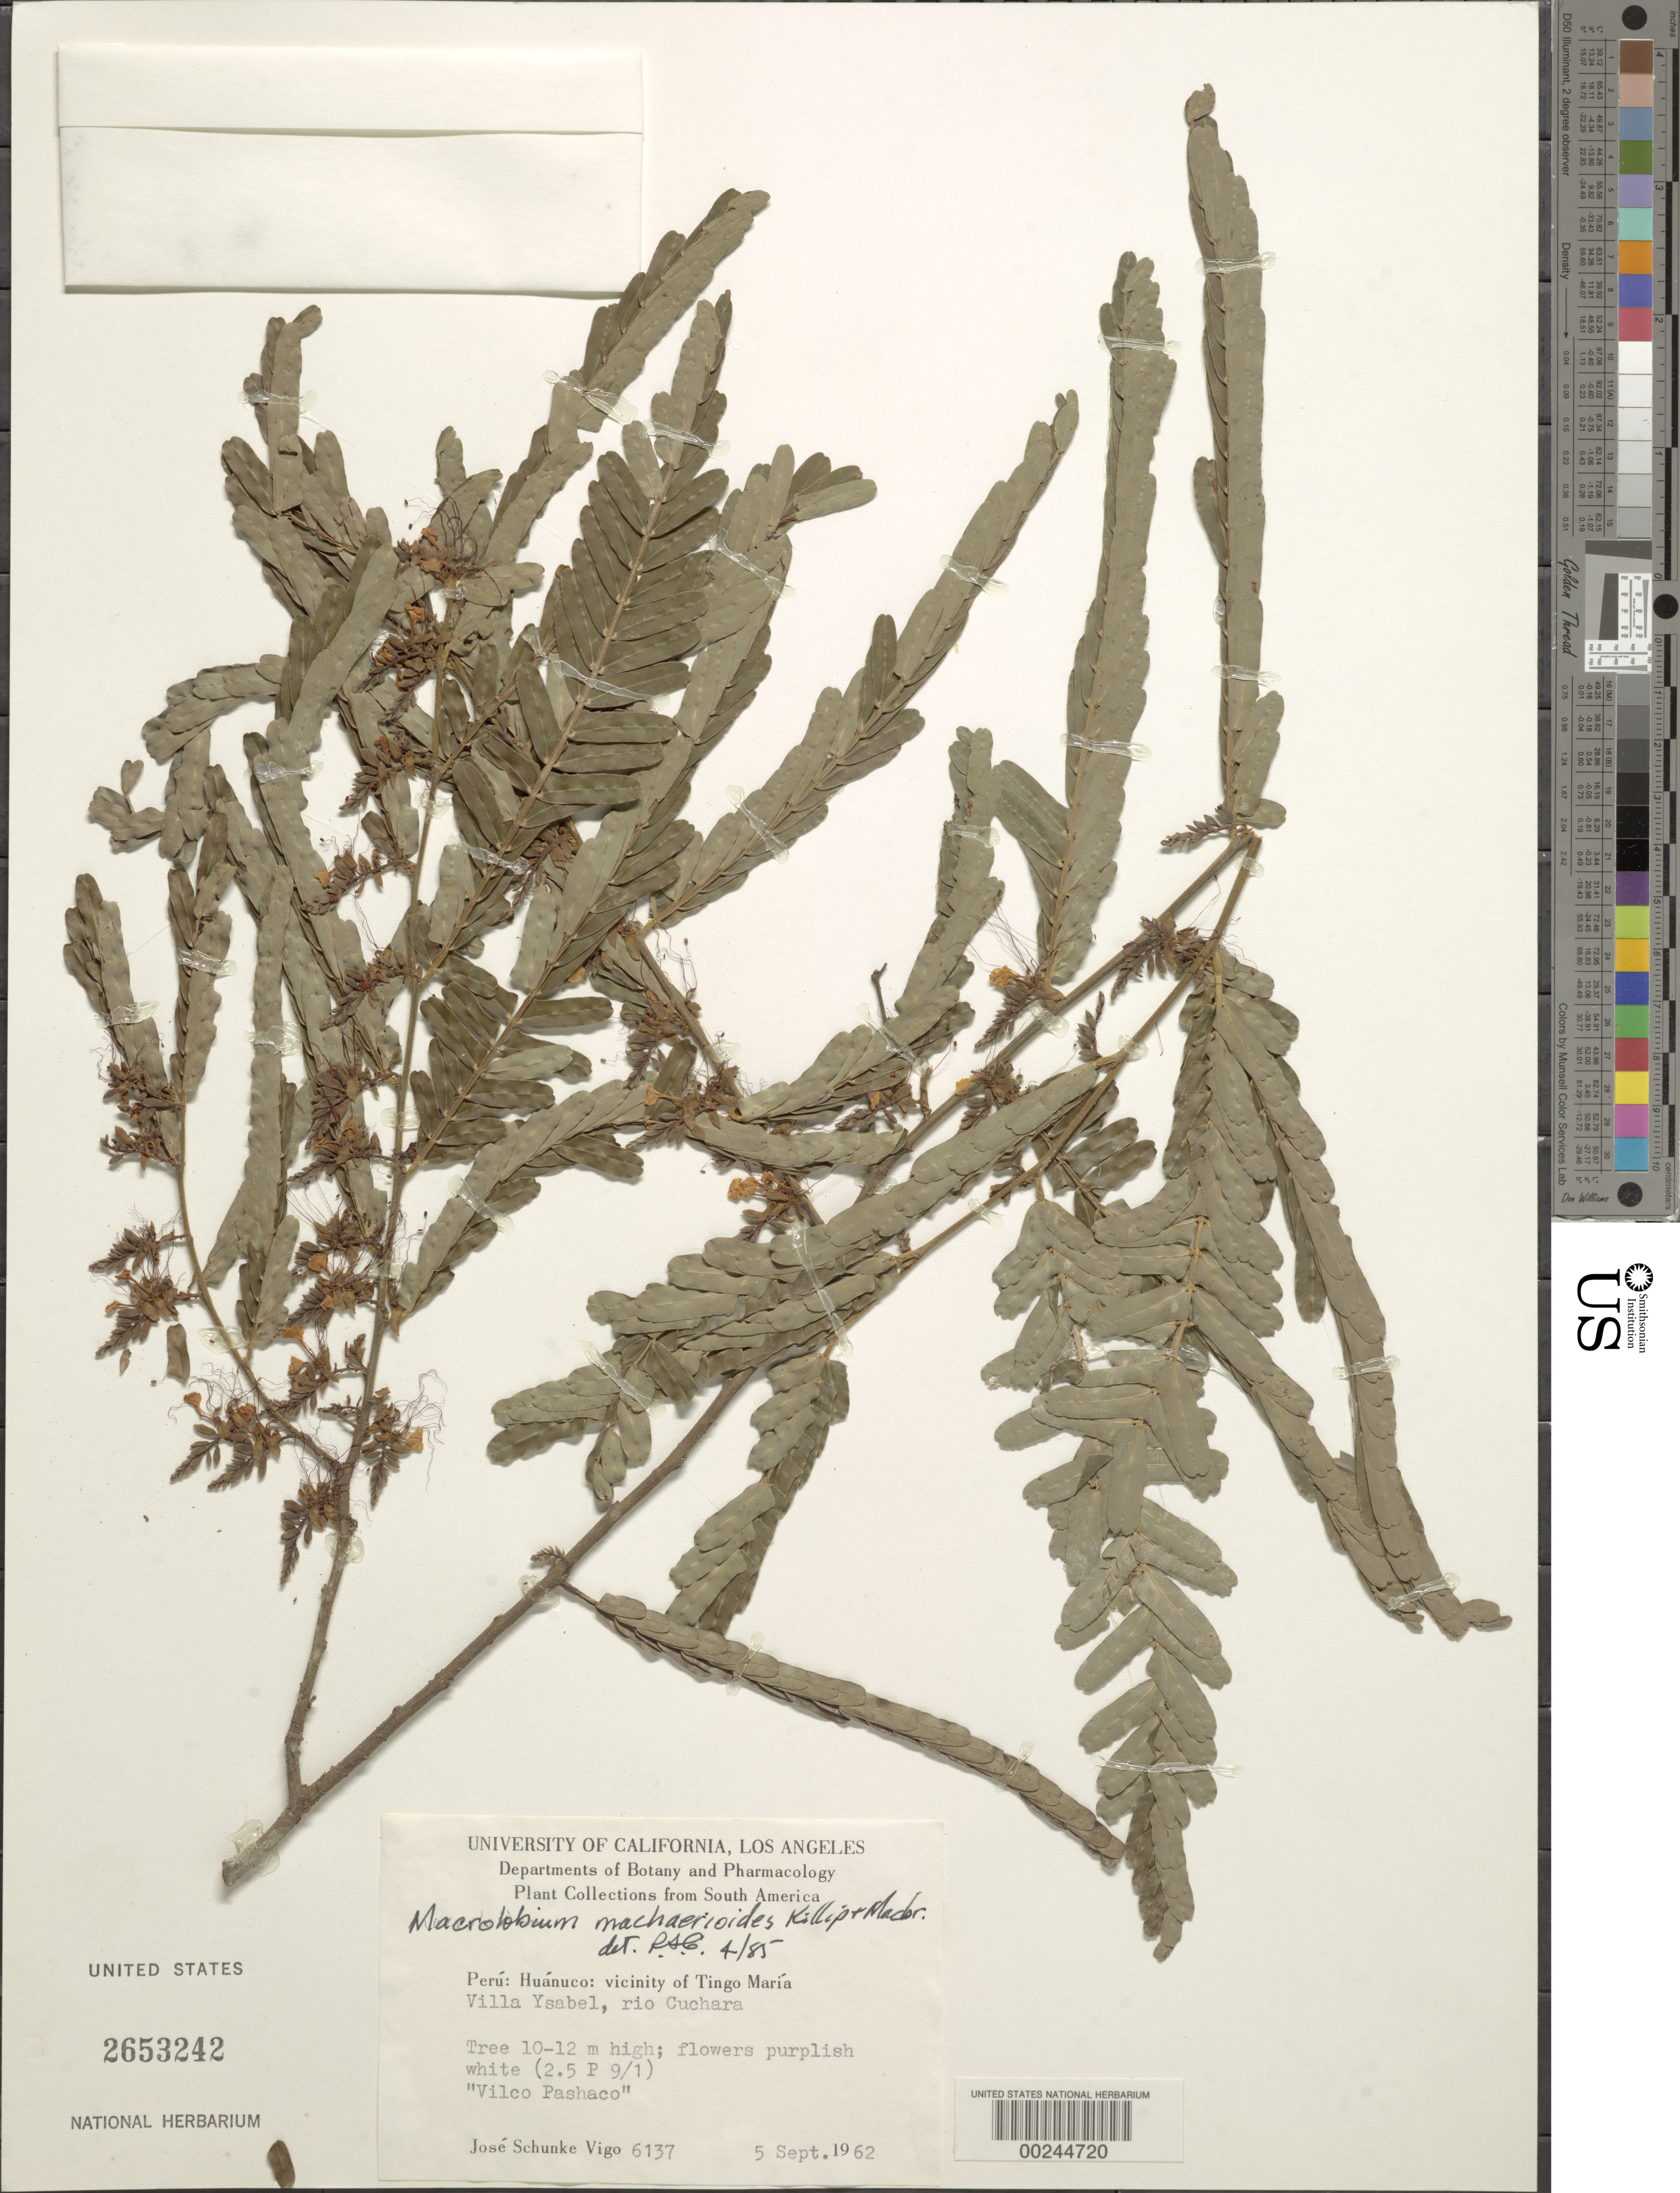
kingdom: Plantae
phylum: Tracheophyta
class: Magnoliopsida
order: Fabales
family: Fabaceae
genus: Macrolobium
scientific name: Macrolobium machaerioides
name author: Killip & J.F. Macbr.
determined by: Cowan, R. S.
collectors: J. Schunke Vigo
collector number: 6137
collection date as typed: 05 Sep 1962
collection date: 1962-09-05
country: Peru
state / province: Huánuco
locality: Ca. Tingo María, Villa Ysabel, Río Cuchara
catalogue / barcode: US 2653242